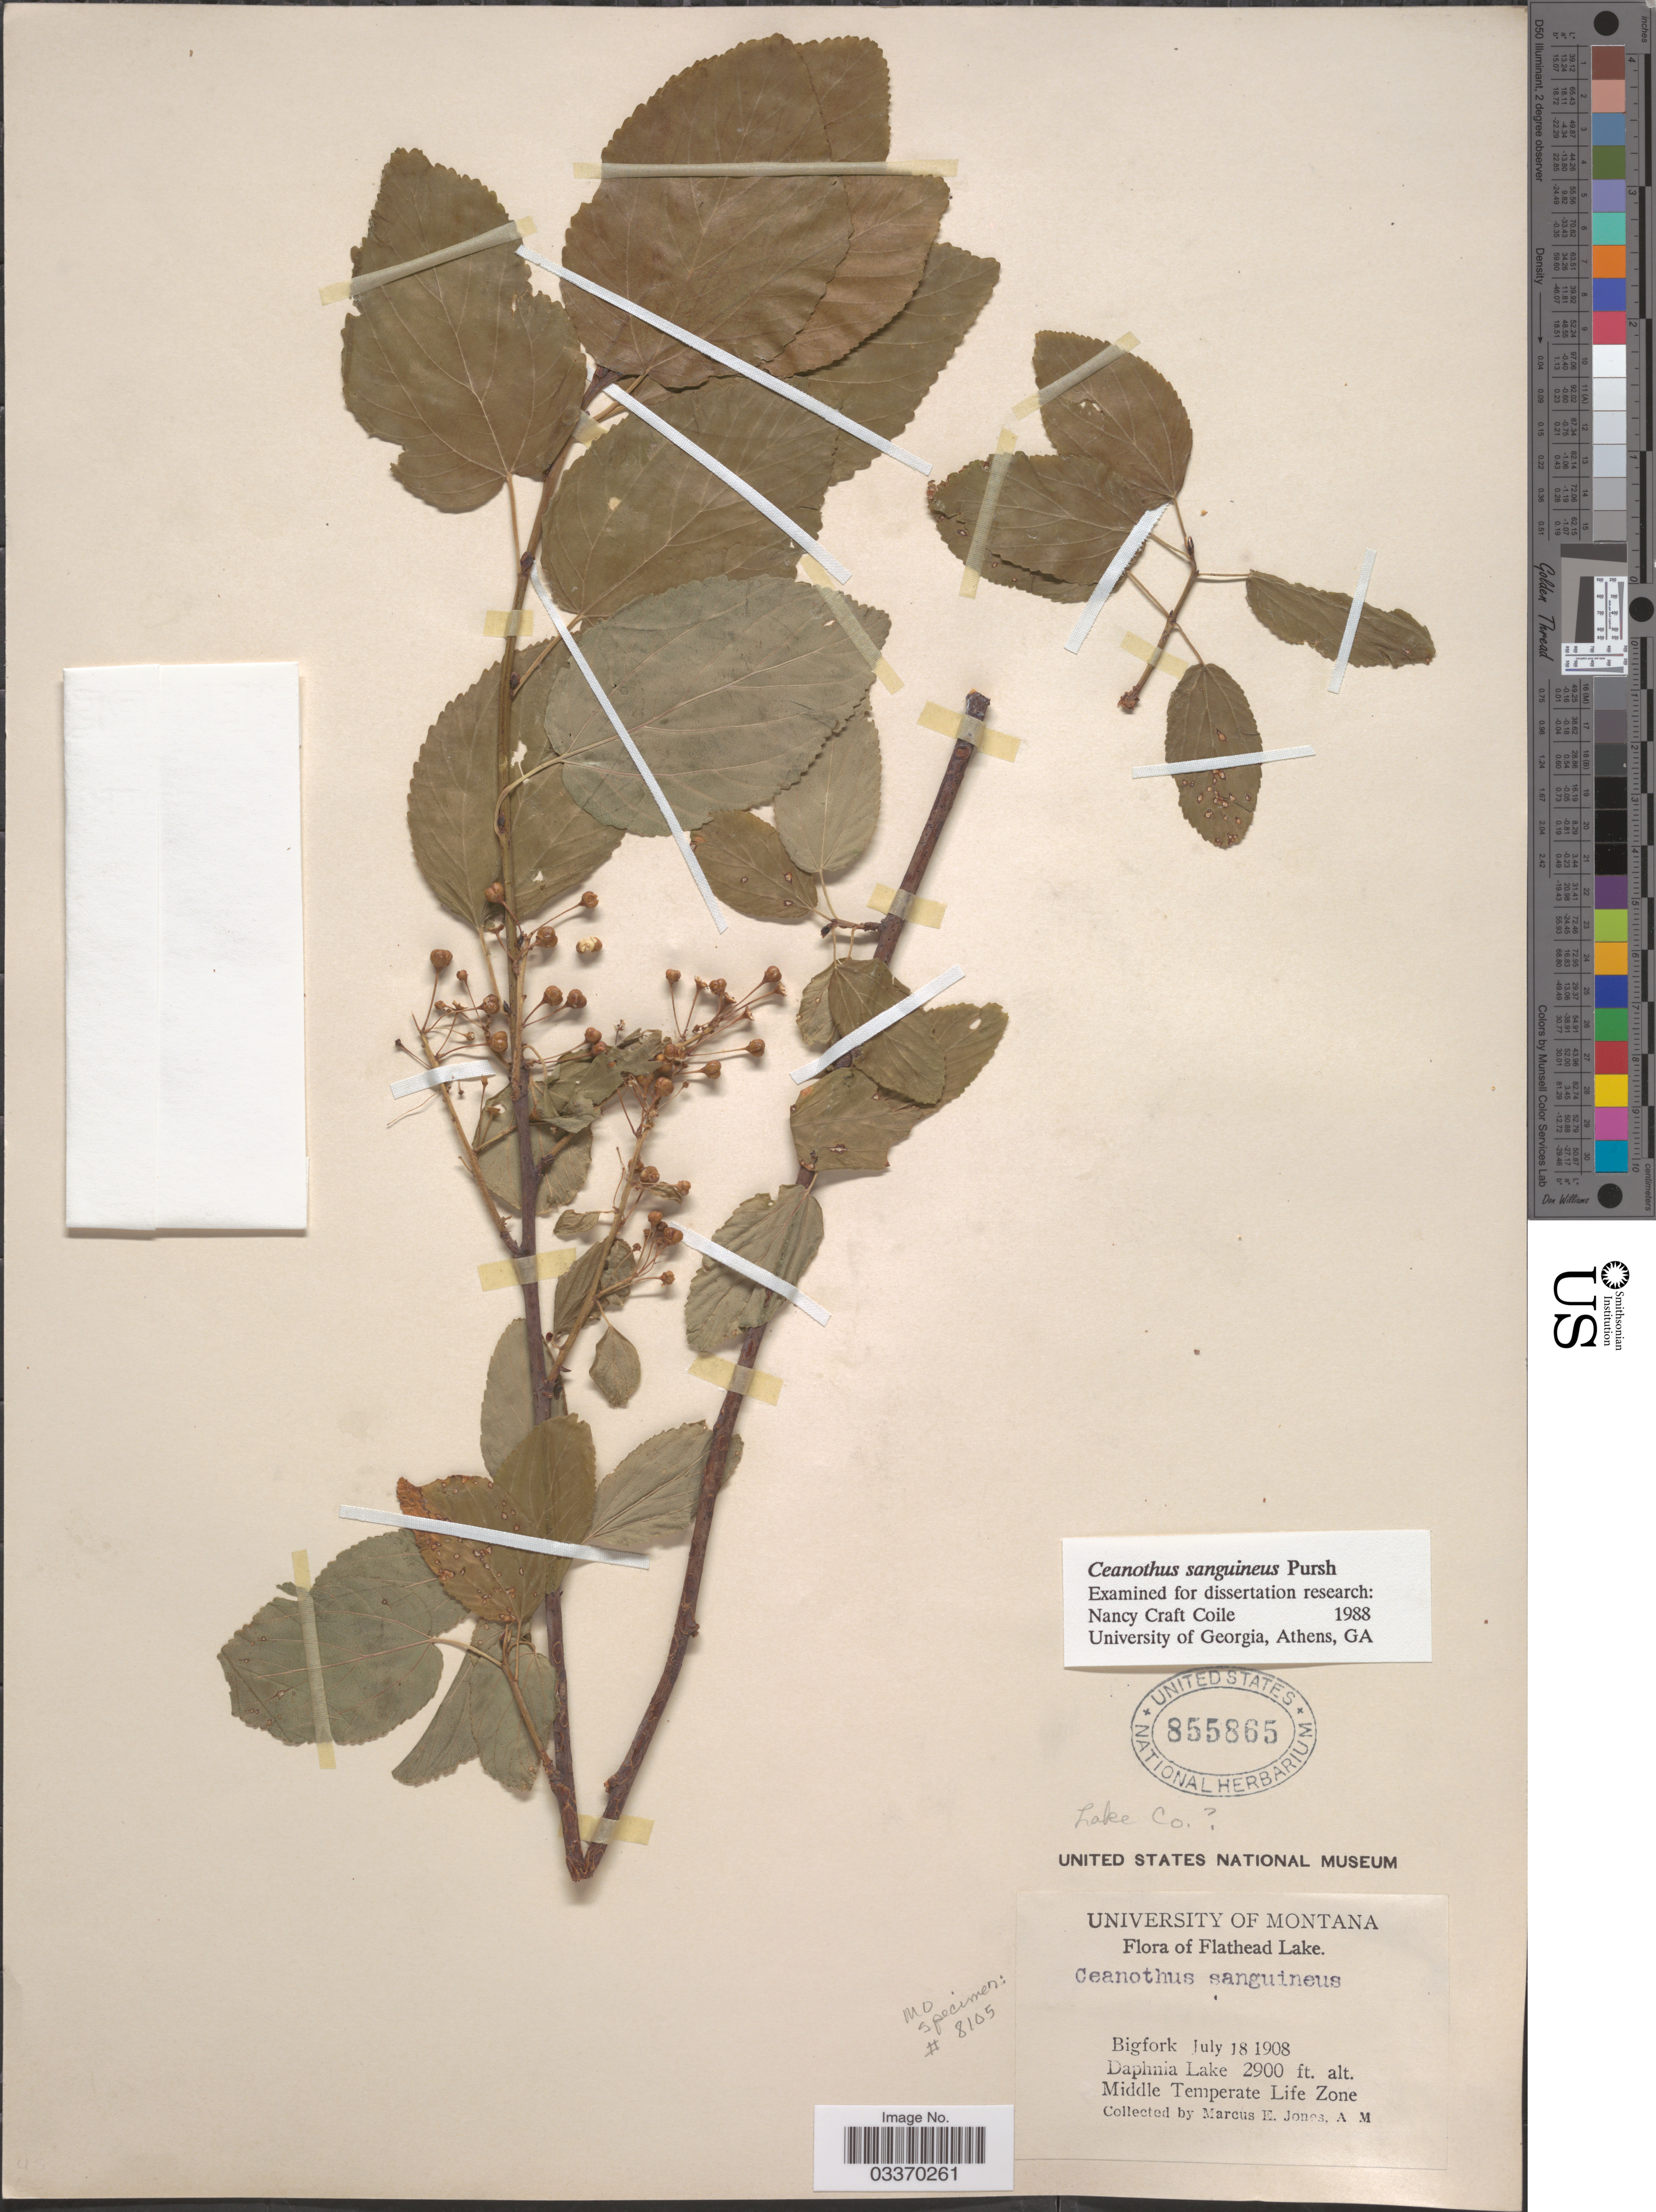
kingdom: Plantae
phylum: Tracheophyta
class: Magnoliopsida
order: Rosales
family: Rhamnaceae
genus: Ceanothus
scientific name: Ceanothus sanguineus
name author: Pursh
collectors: M. E. Jones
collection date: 1908-07-18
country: United States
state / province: Montana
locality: Flathead Lake, Daphnia Lake, Middle Temperate Life Zone, Lake Co.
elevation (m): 884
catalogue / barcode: US 855865